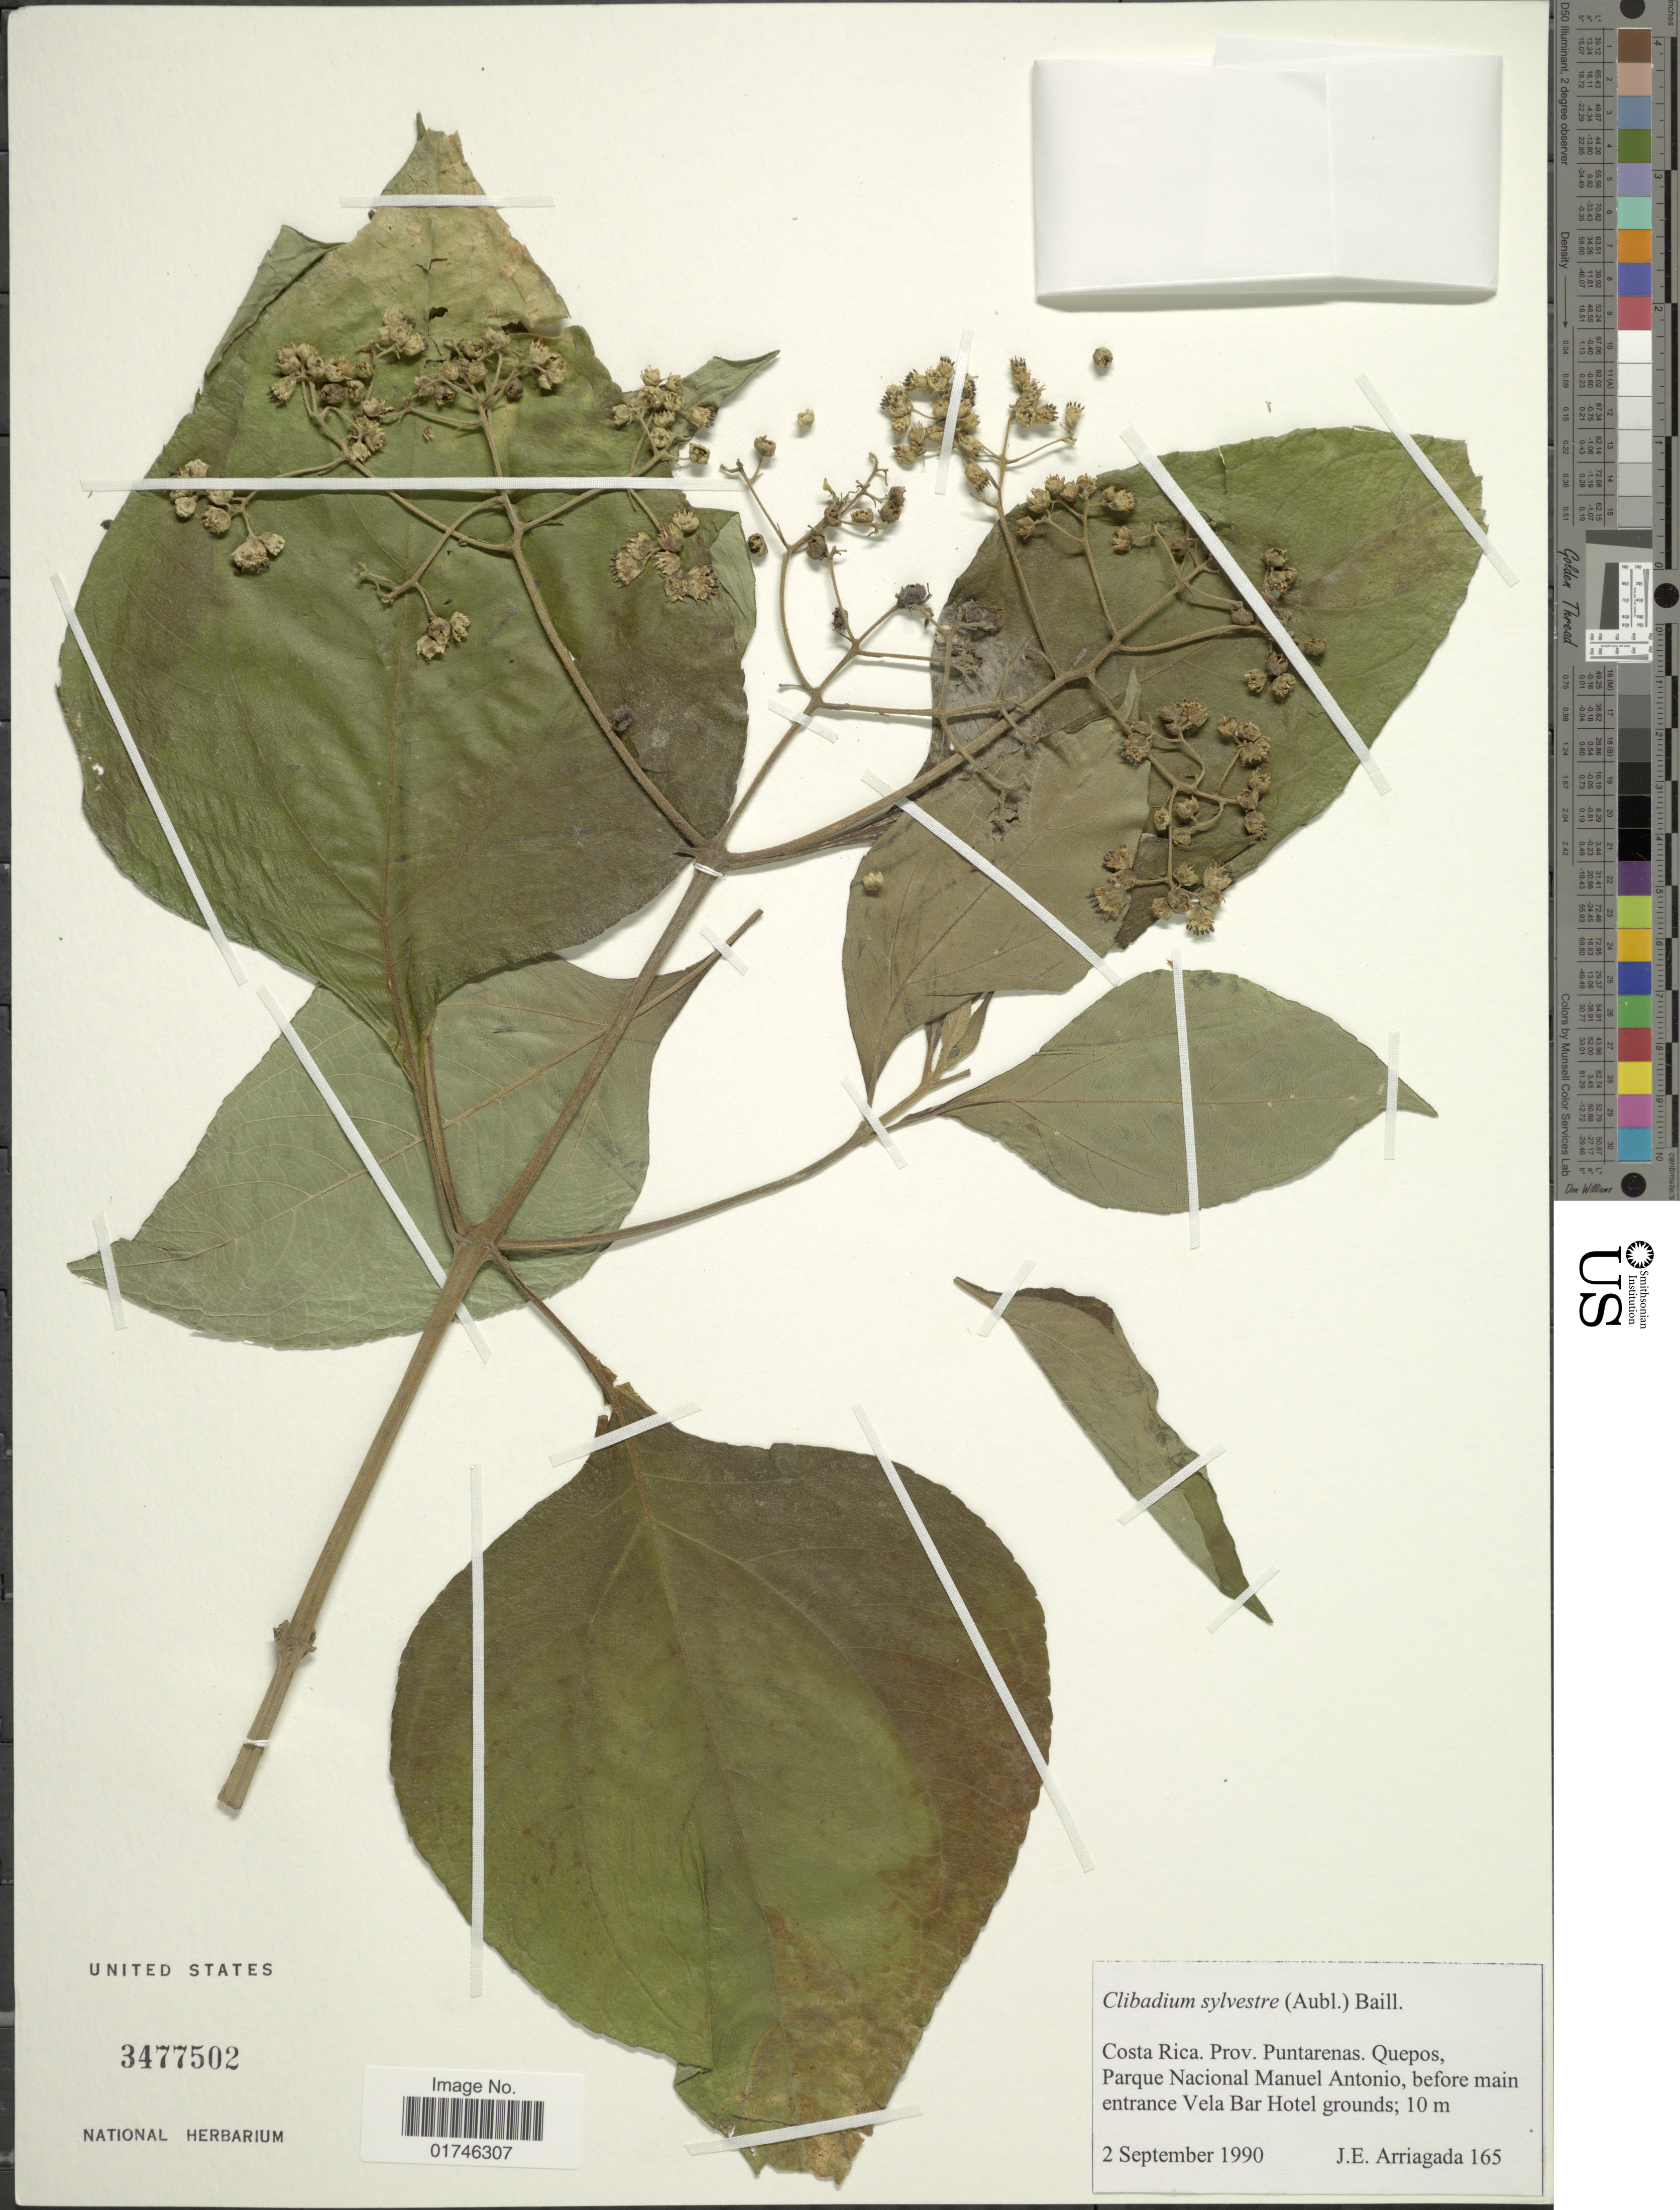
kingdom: Plantae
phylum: Tracheophyta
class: Magnoliopsida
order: Asterales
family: Asteraceae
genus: Clibadium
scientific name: Clibadium sylvestre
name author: (Aubl.) Baill.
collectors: J. Arriagada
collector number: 165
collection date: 1990-09-02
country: Costa Rica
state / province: Puntarenas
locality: Costa Rica. Prov.Puntarenas, Quepos. Parque Nacional Manuel Antonio, before main entrance Vela Bar Hotel grounds.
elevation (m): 10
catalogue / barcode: US 3477502